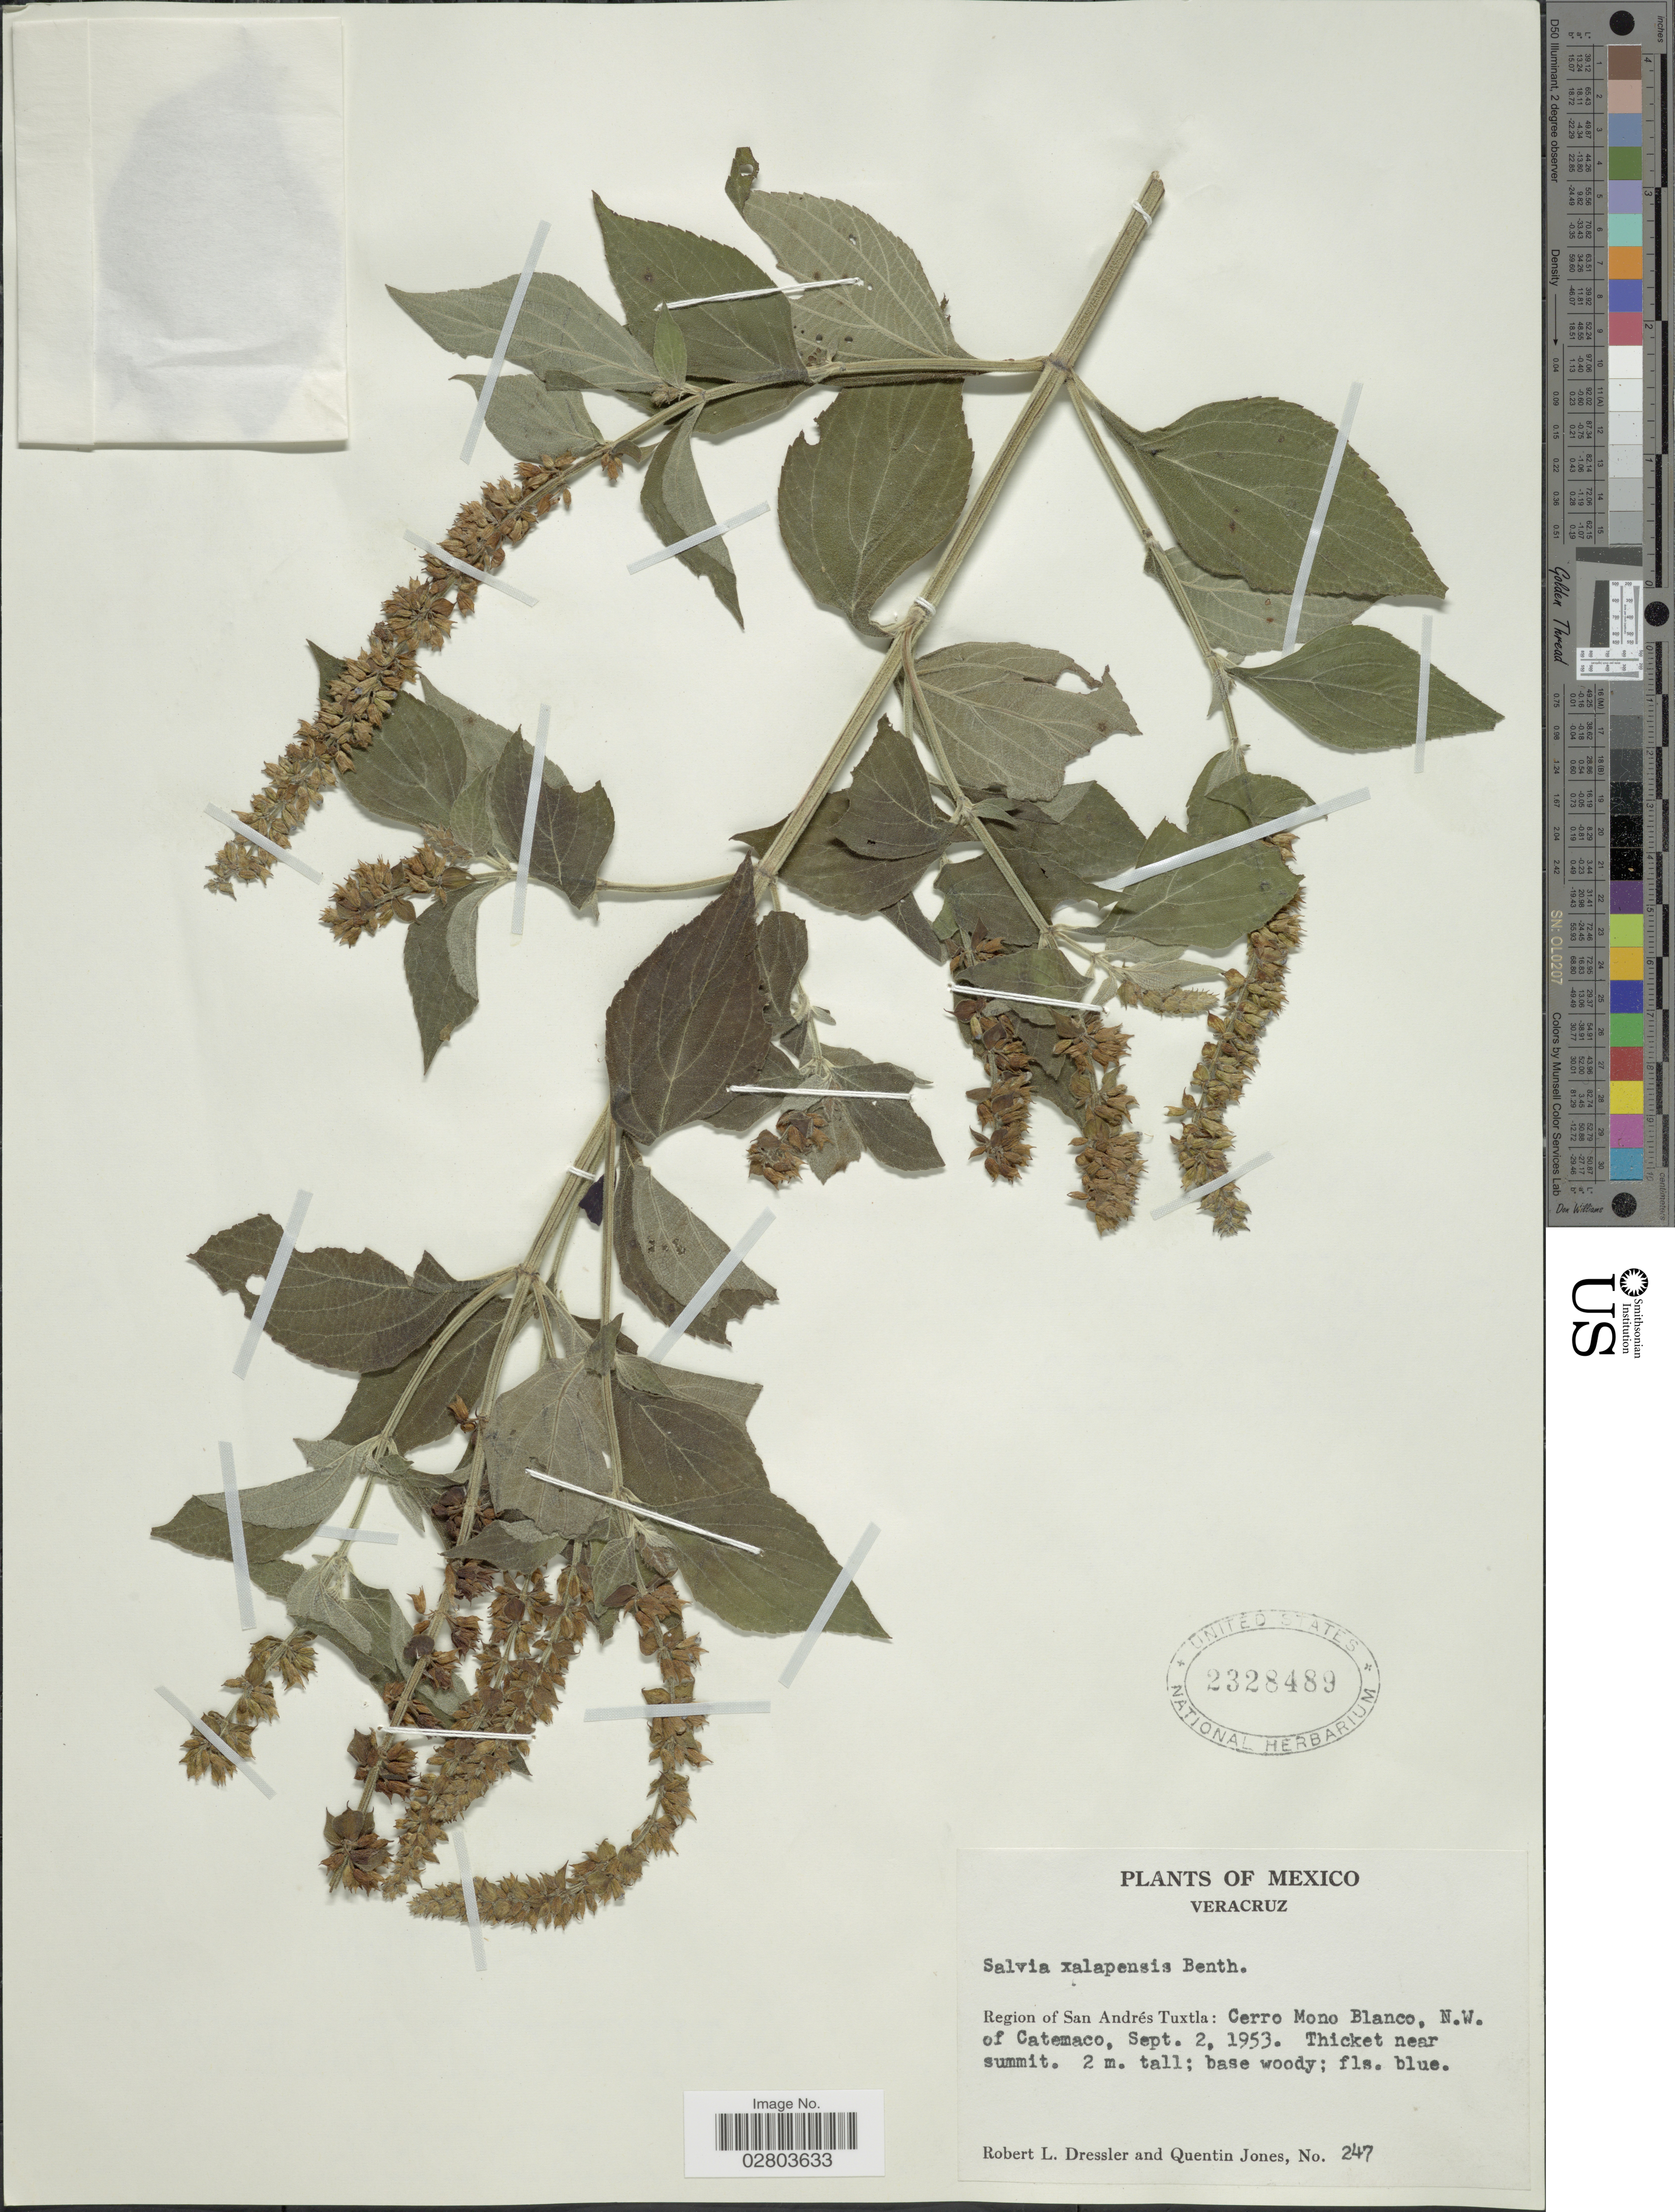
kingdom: Plantae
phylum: Tracheophyta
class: Magnoliopsida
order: Lamiales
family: Lamiaceae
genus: Salvia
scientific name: Salvia xalapensis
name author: Benth.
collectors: R. Dressler & Q. Jones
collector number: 247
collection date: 1953-09-02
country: Mexico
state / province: Veracruz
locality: Veracruz. Region of San Andrés Tuxtla: Cerro Mono Blanco, N.W. of Catemaco. Thicket near summit.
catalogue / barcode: US 2328489